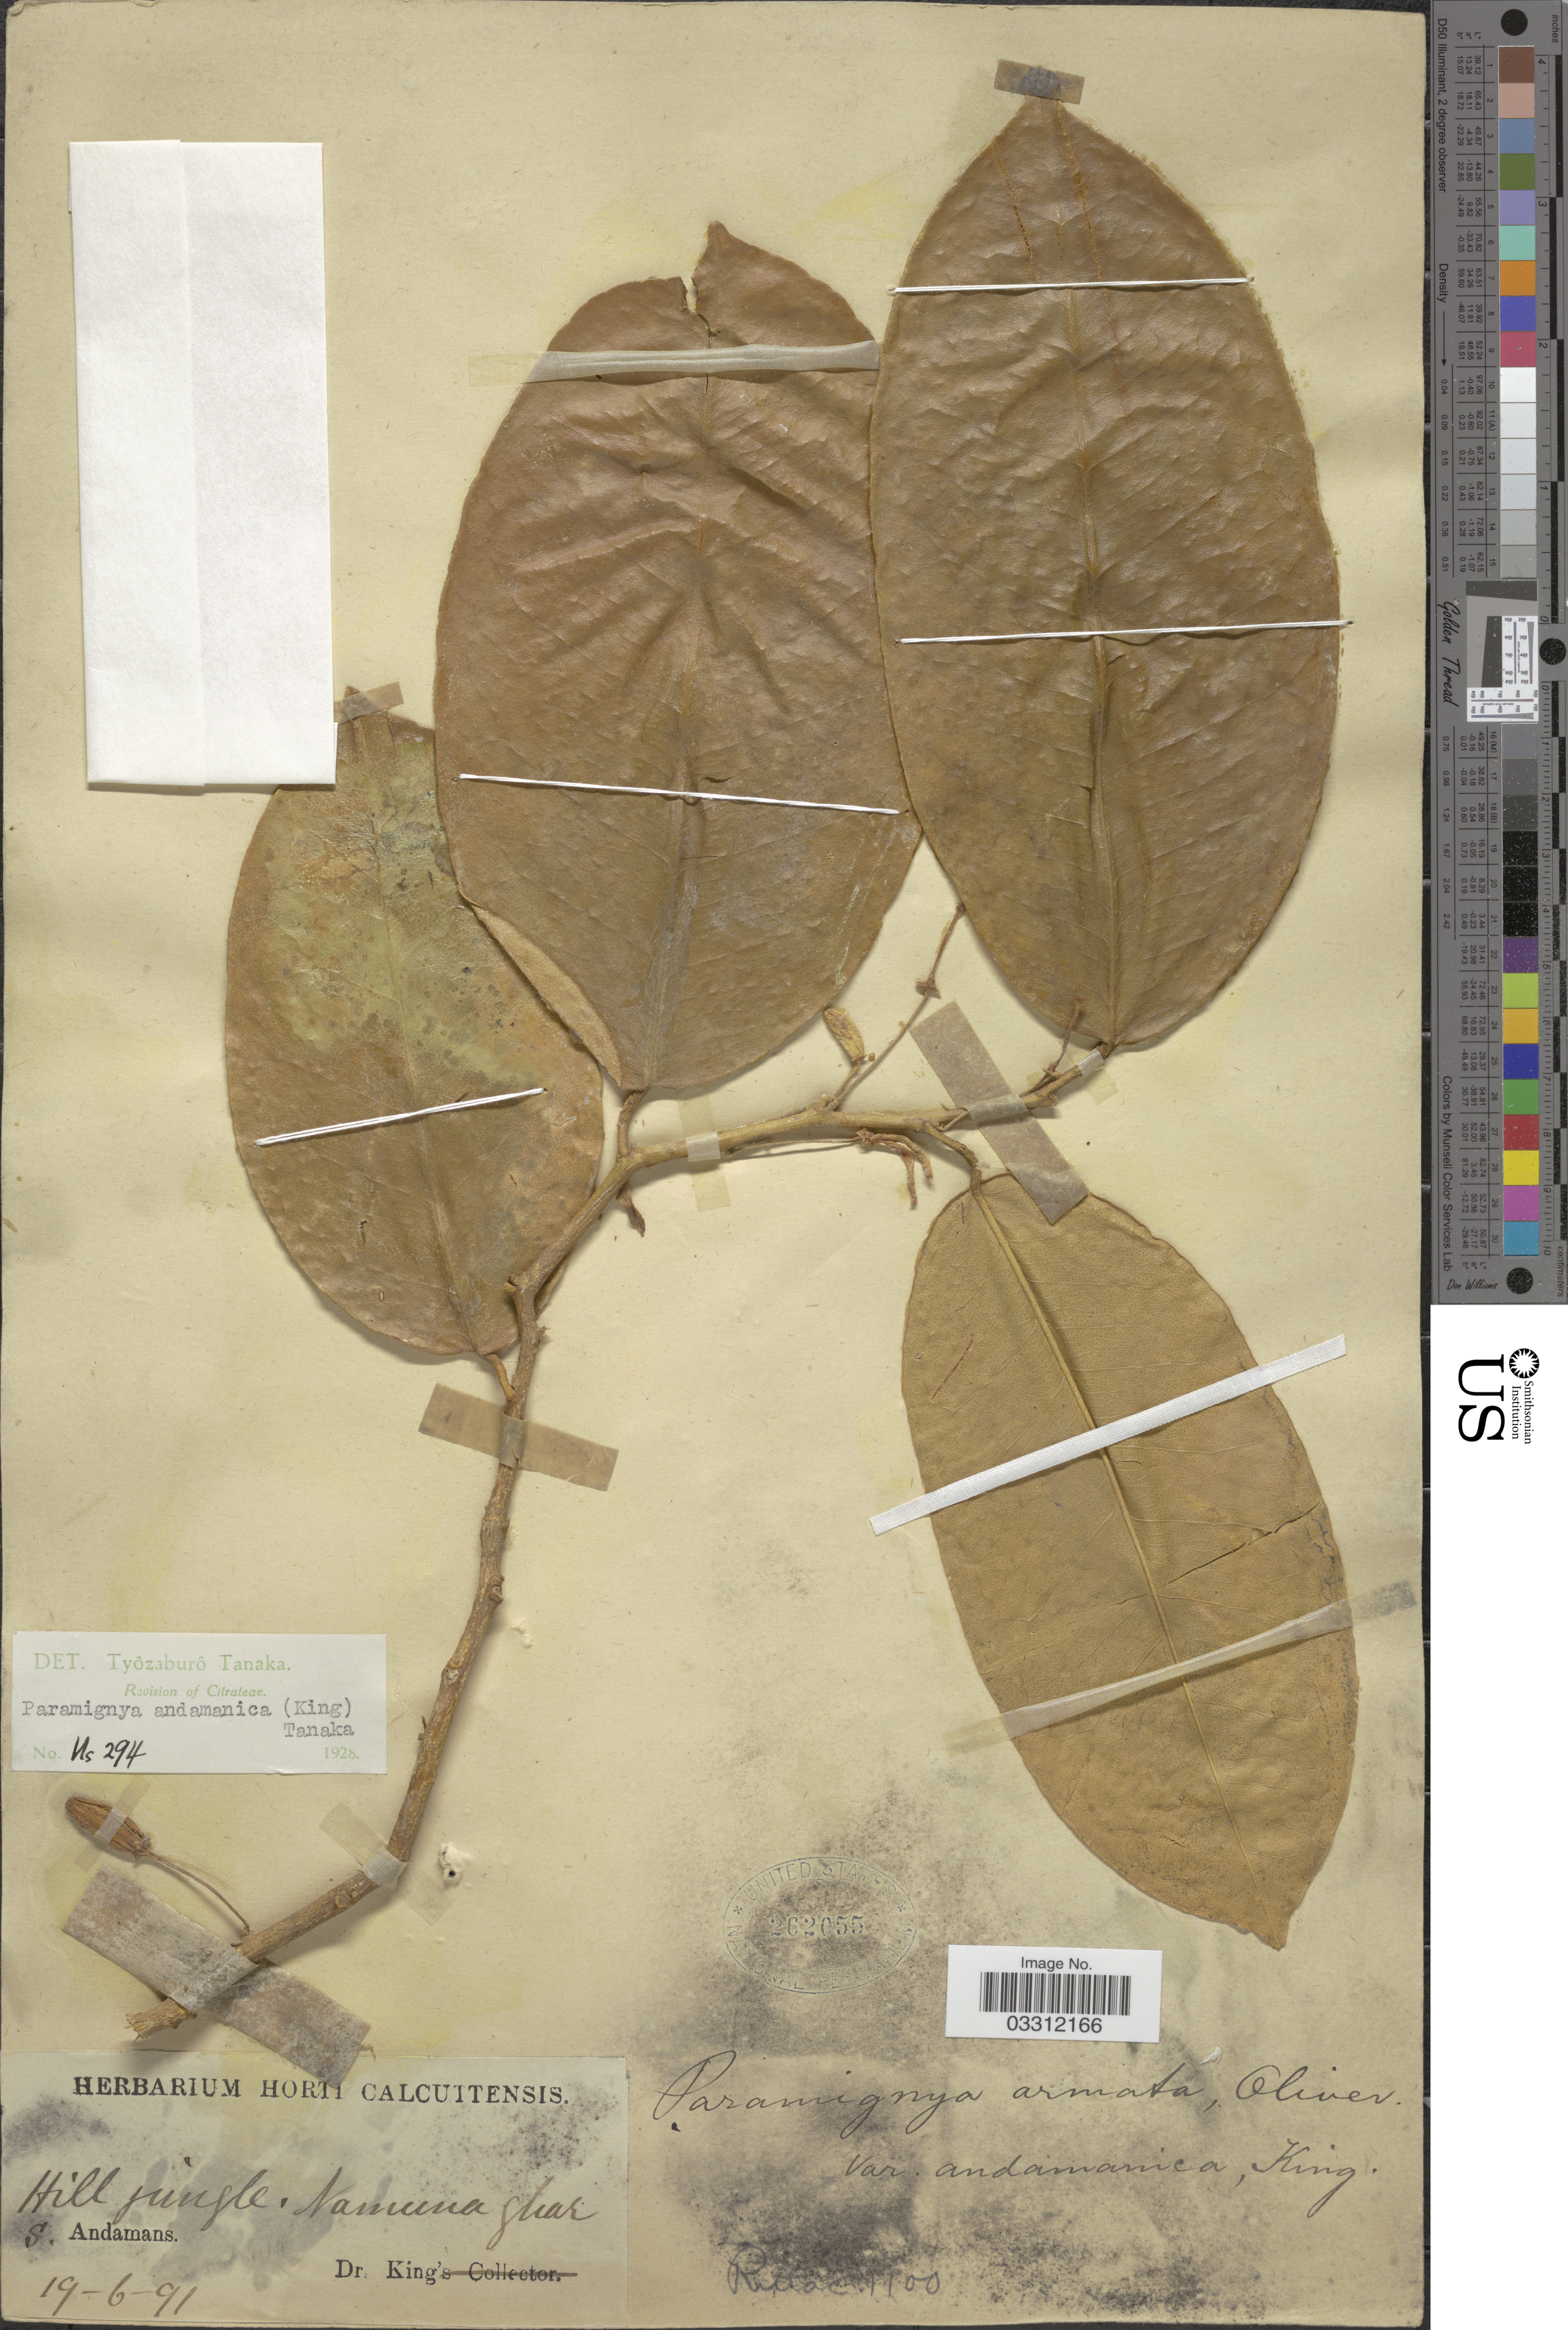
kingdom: Plantae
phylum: Tracheophyta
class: Magnoliopsida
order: Sapindales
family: Rutaceae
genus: Paramignya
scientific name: Paramignya andamanica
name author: (King) Tanaka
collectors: Dr. King's collector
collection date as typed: Transcribed d/m/y: 19/6/91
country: India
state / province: Andaman and Nicobar Islands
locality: S. Andamans.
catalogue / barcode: US 262055